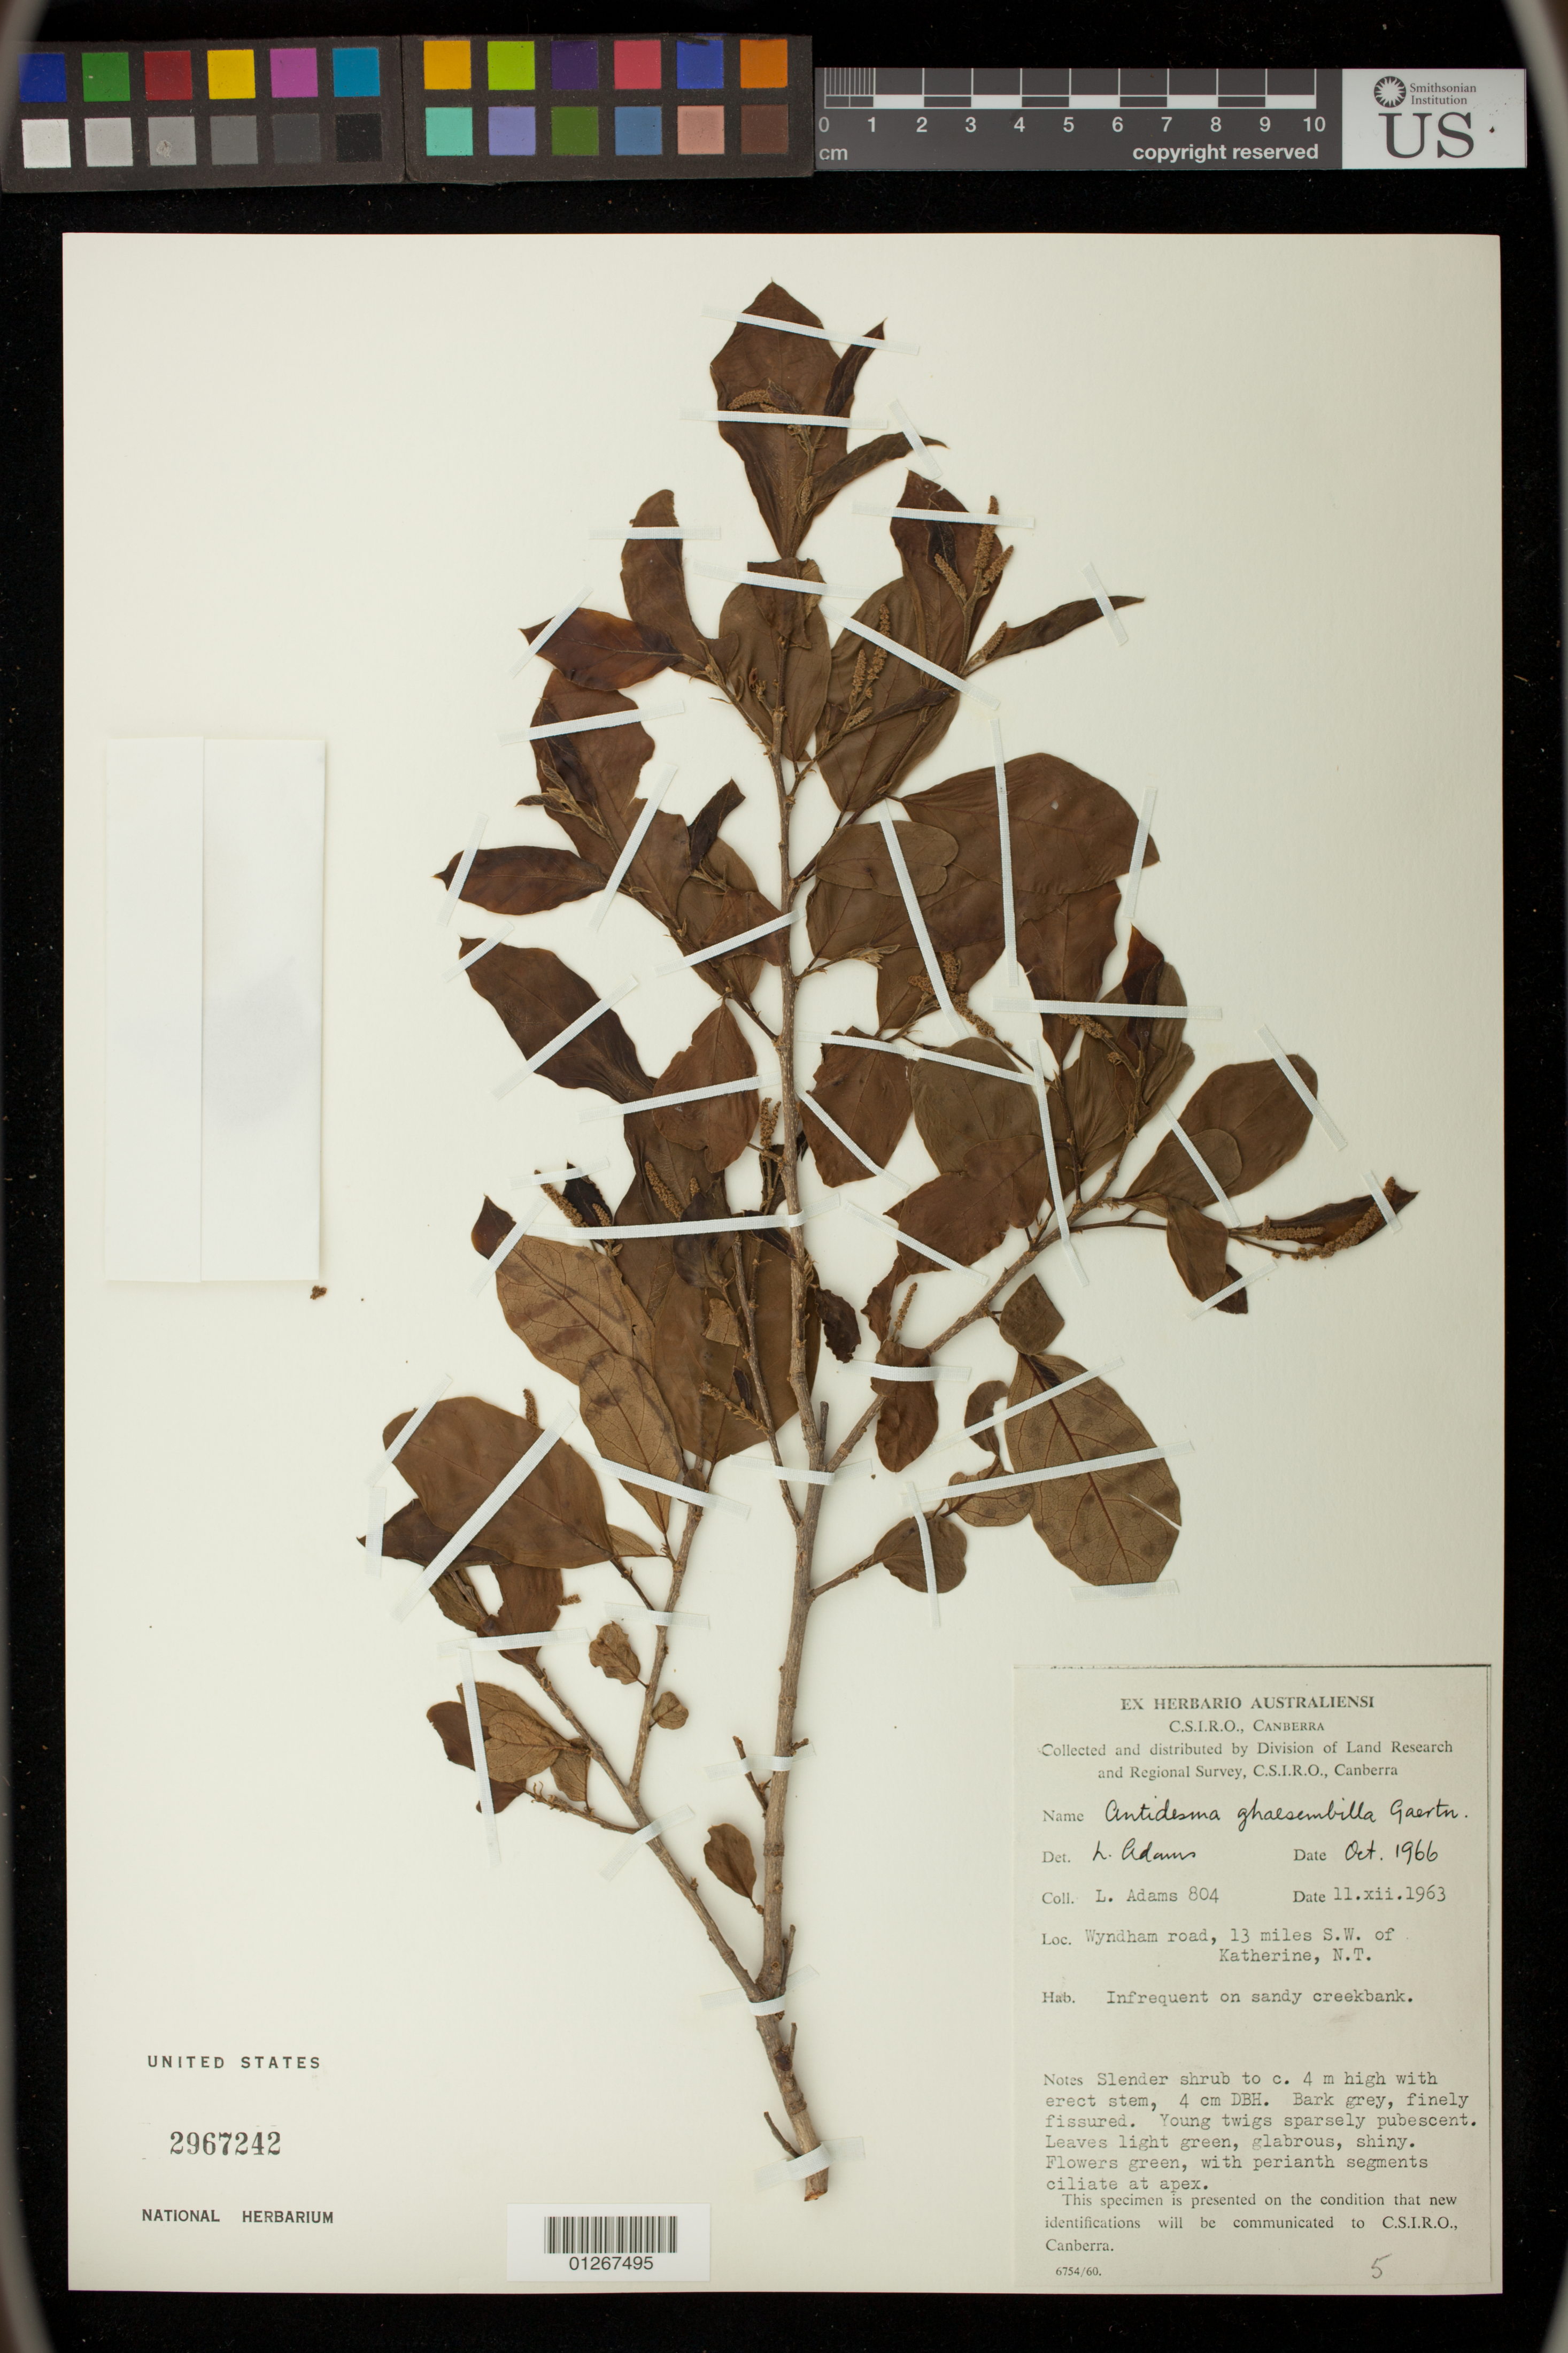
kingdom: Plantae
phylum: Tracheophyta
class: Magnoliopsida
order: Malpighiales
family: Phyllanthaceae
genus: Antidesma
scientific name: Antidesma ghaesembilla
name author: Gaertn.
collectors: L. Adams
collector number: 804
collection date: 1963-07-11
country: Australia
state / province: Northern Territory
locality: Wyndham road, 13 miles S. W. of Katherine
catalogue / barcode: US 2967242